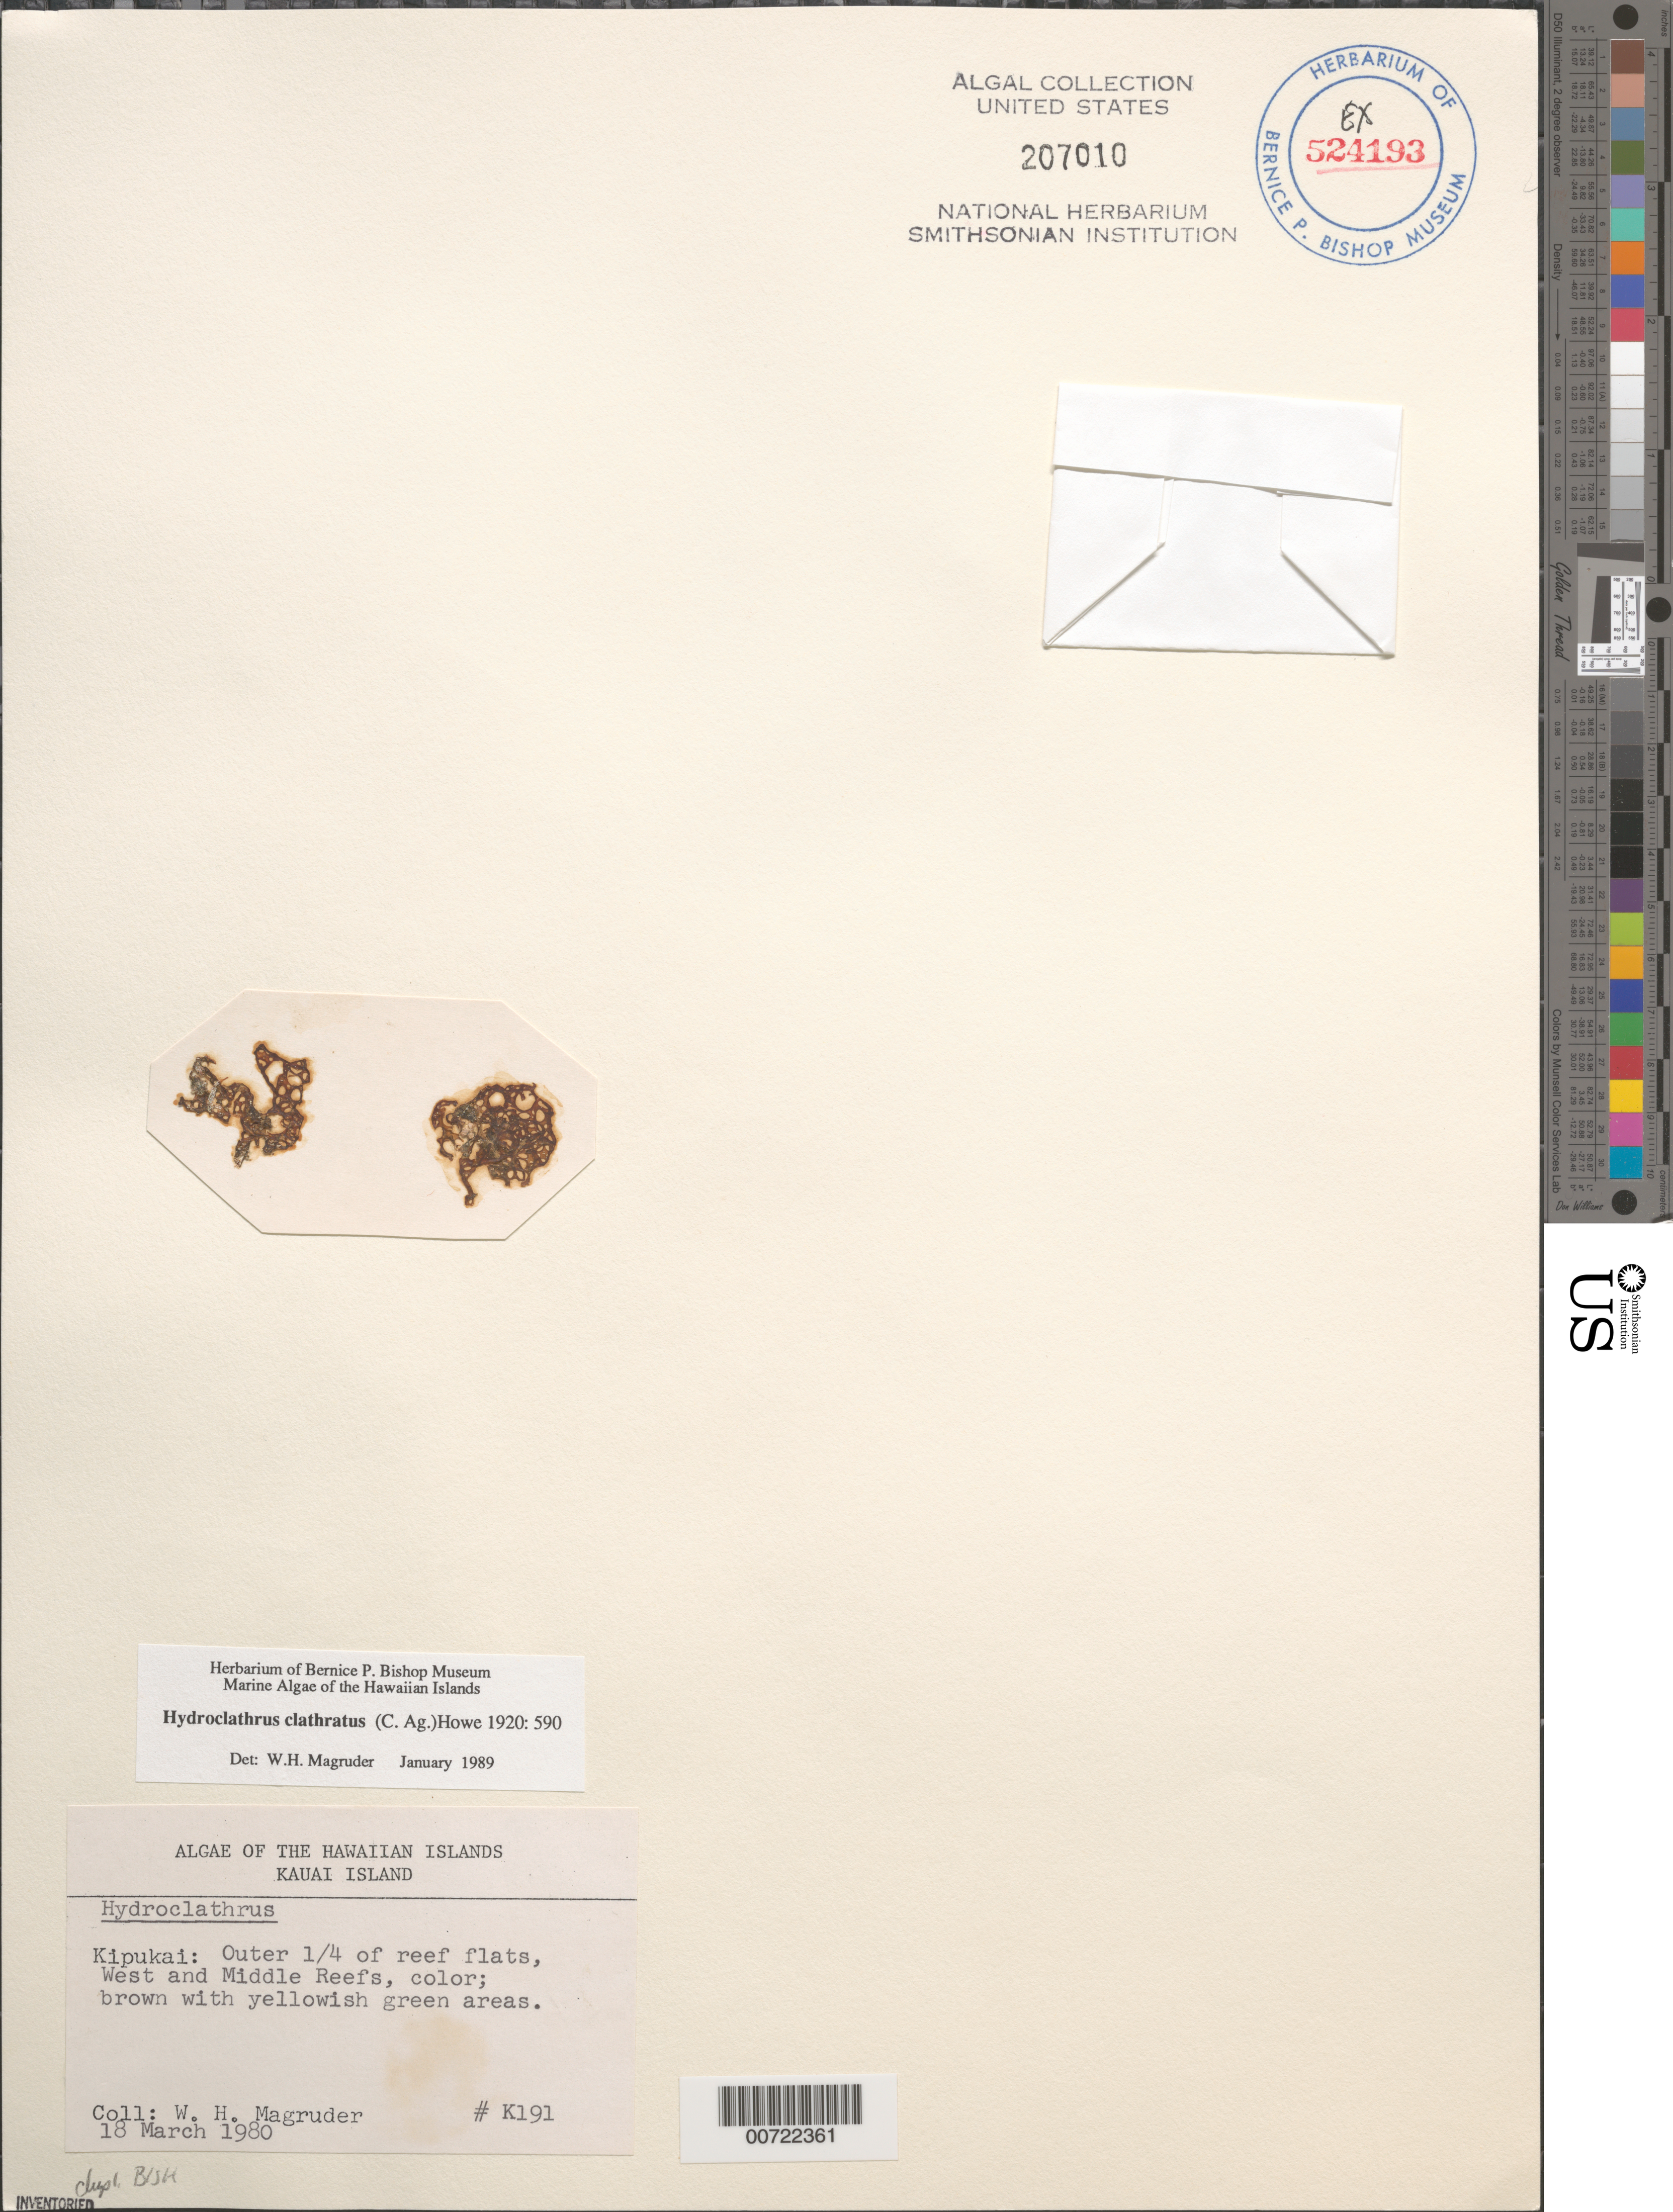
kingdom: Chromista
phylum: Ochrophyta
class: Phaeophyceae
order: Scytosiphonales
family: Scytosiphonaceae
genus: Hydroclathrus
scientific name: Hydroclathrus clathratus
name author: (C. Agardh) M. Howe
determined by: Magruder, W. H.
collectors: W. Magruder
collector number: K191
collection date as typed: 18 Mar 1980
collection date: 1980-03-18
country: United States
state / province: Hawaii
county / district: Kauai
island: Kaua'i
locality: Kipukai, West Reef and Middle Reef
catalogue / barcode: US 207010